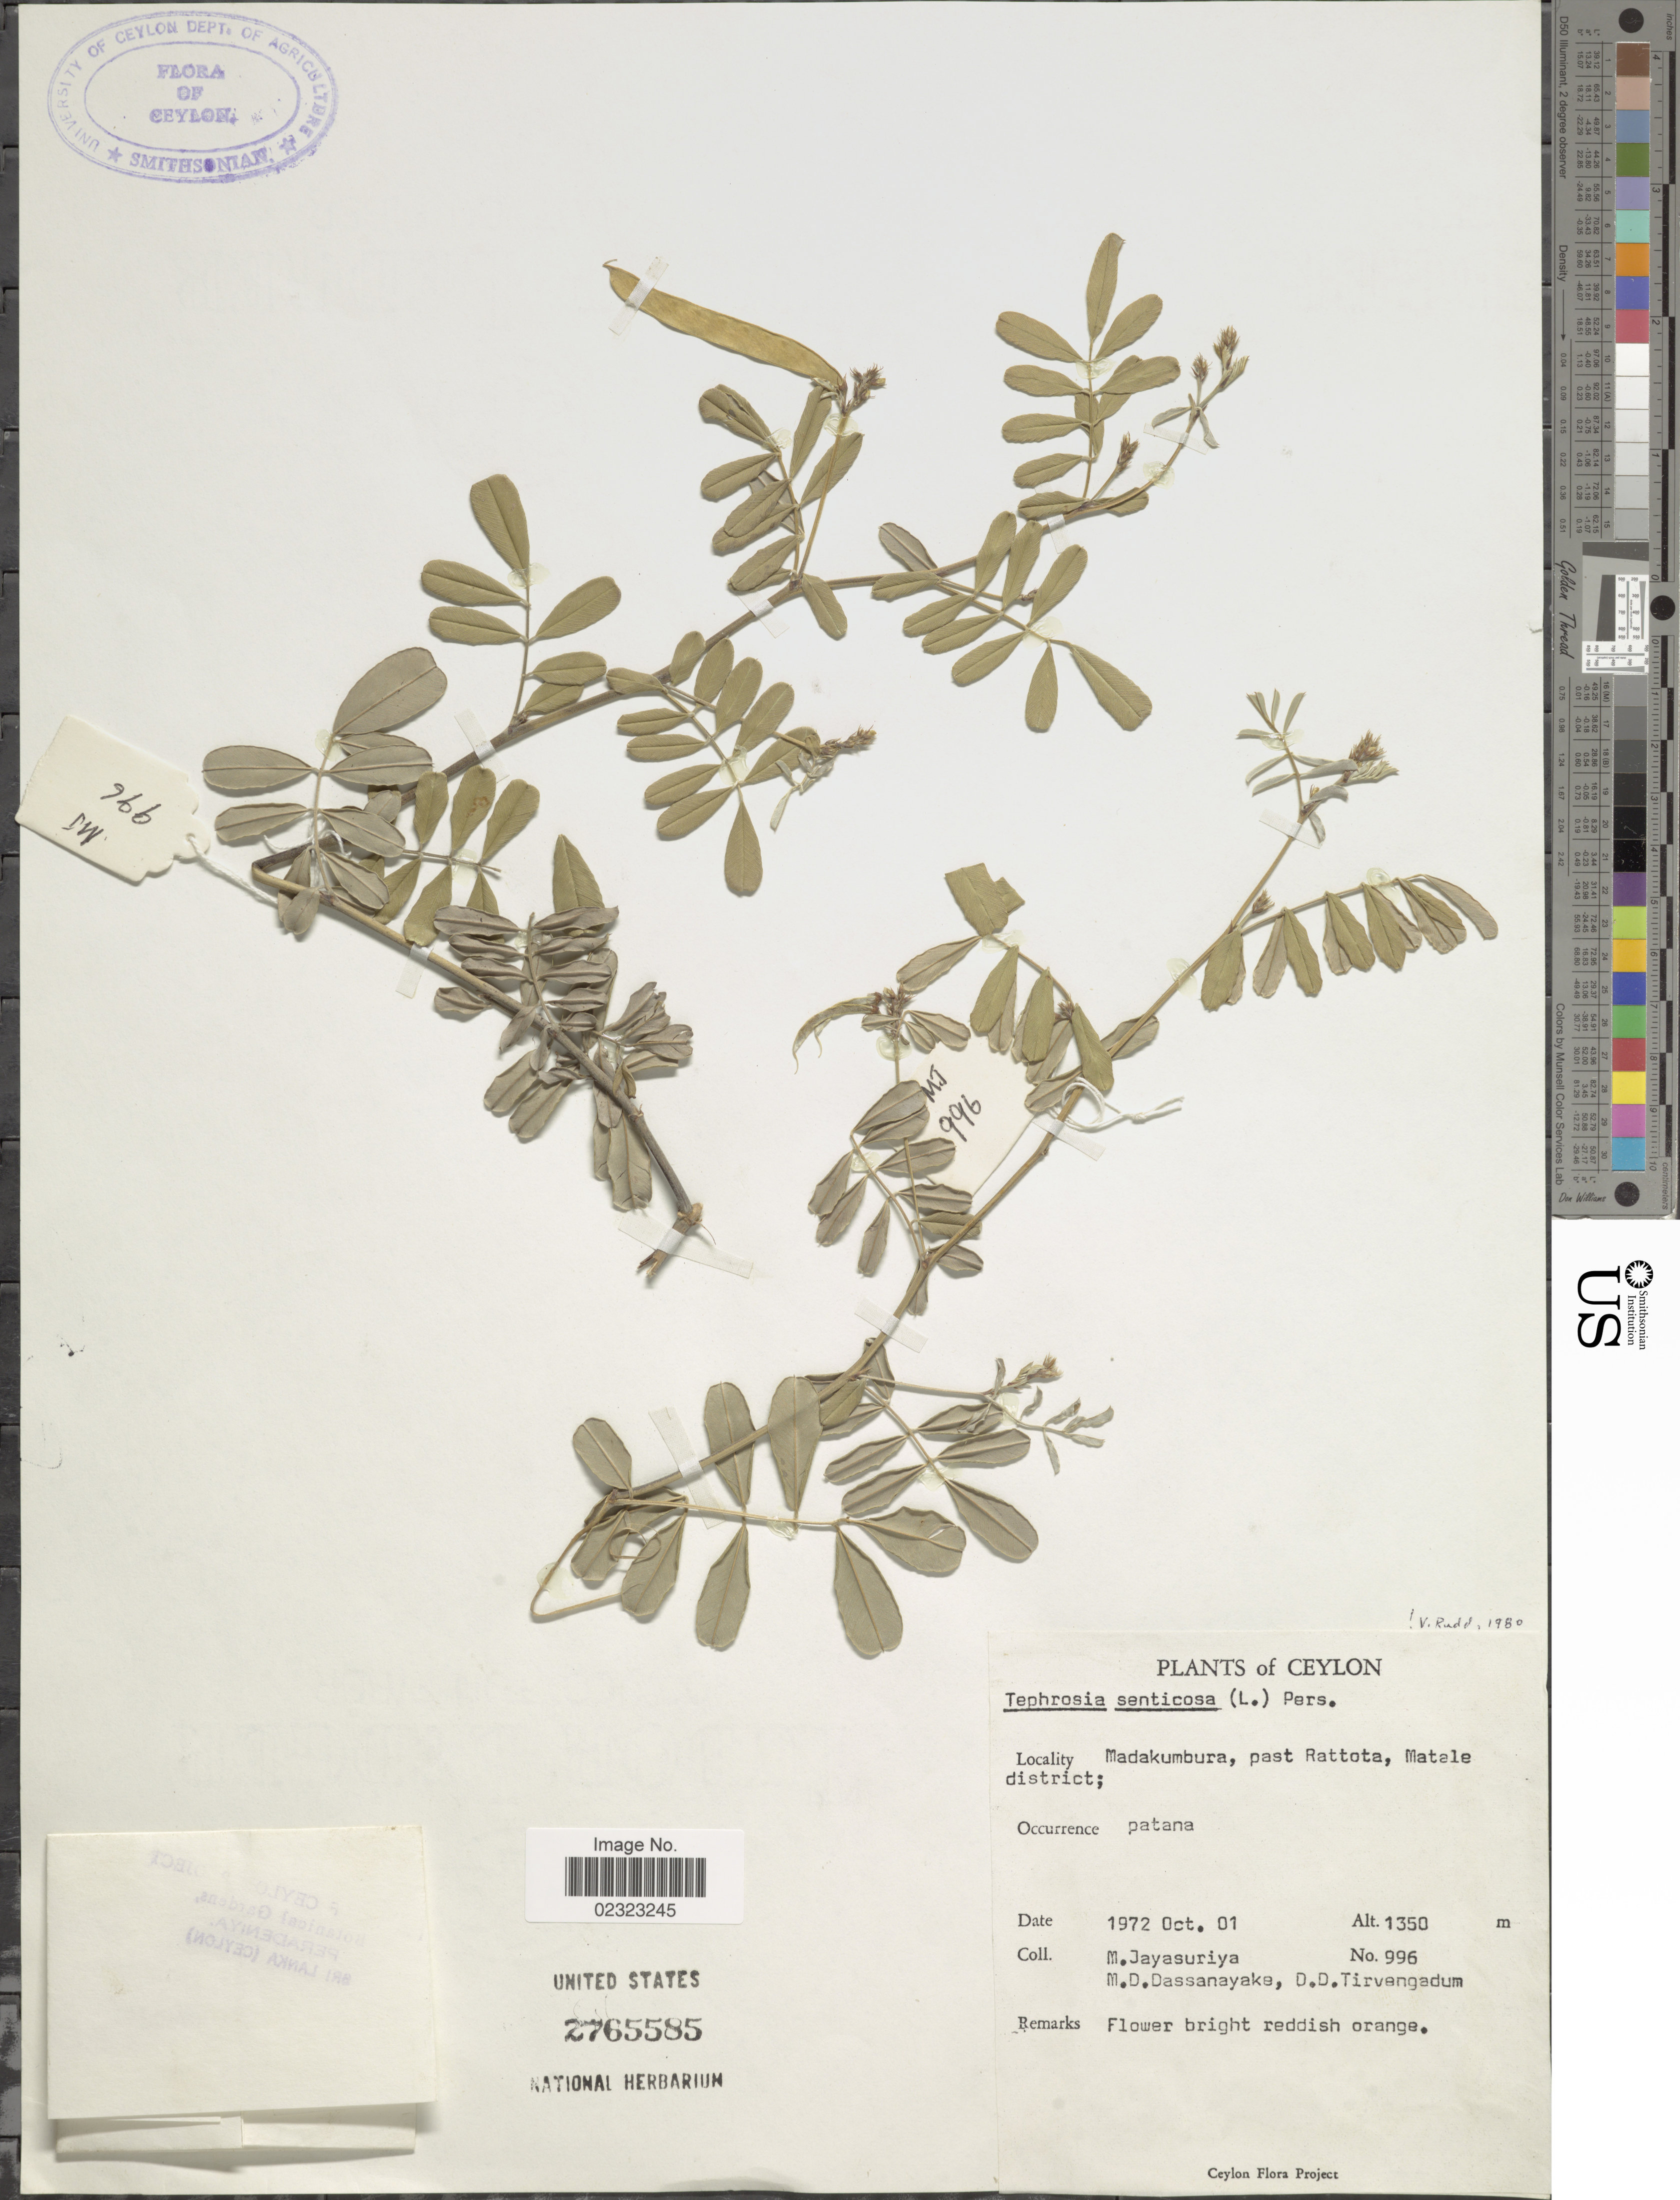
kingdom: Plantae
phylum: Tracheophyta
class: Magnoliopsida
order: Fabales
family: Fabaceae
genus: Tephrosia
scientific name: Tephrosia senticosa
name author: (P.A. Duvign.) Pers.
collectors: M. Jayasuriya, M. D. Dassanayake & D. Tirvengadum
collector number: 996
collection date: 1972-10-01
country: Sri Lanka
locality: Ceylon, Madakumbura, past Rattota, Matala district.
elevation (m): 1350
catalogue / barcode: US 2765585